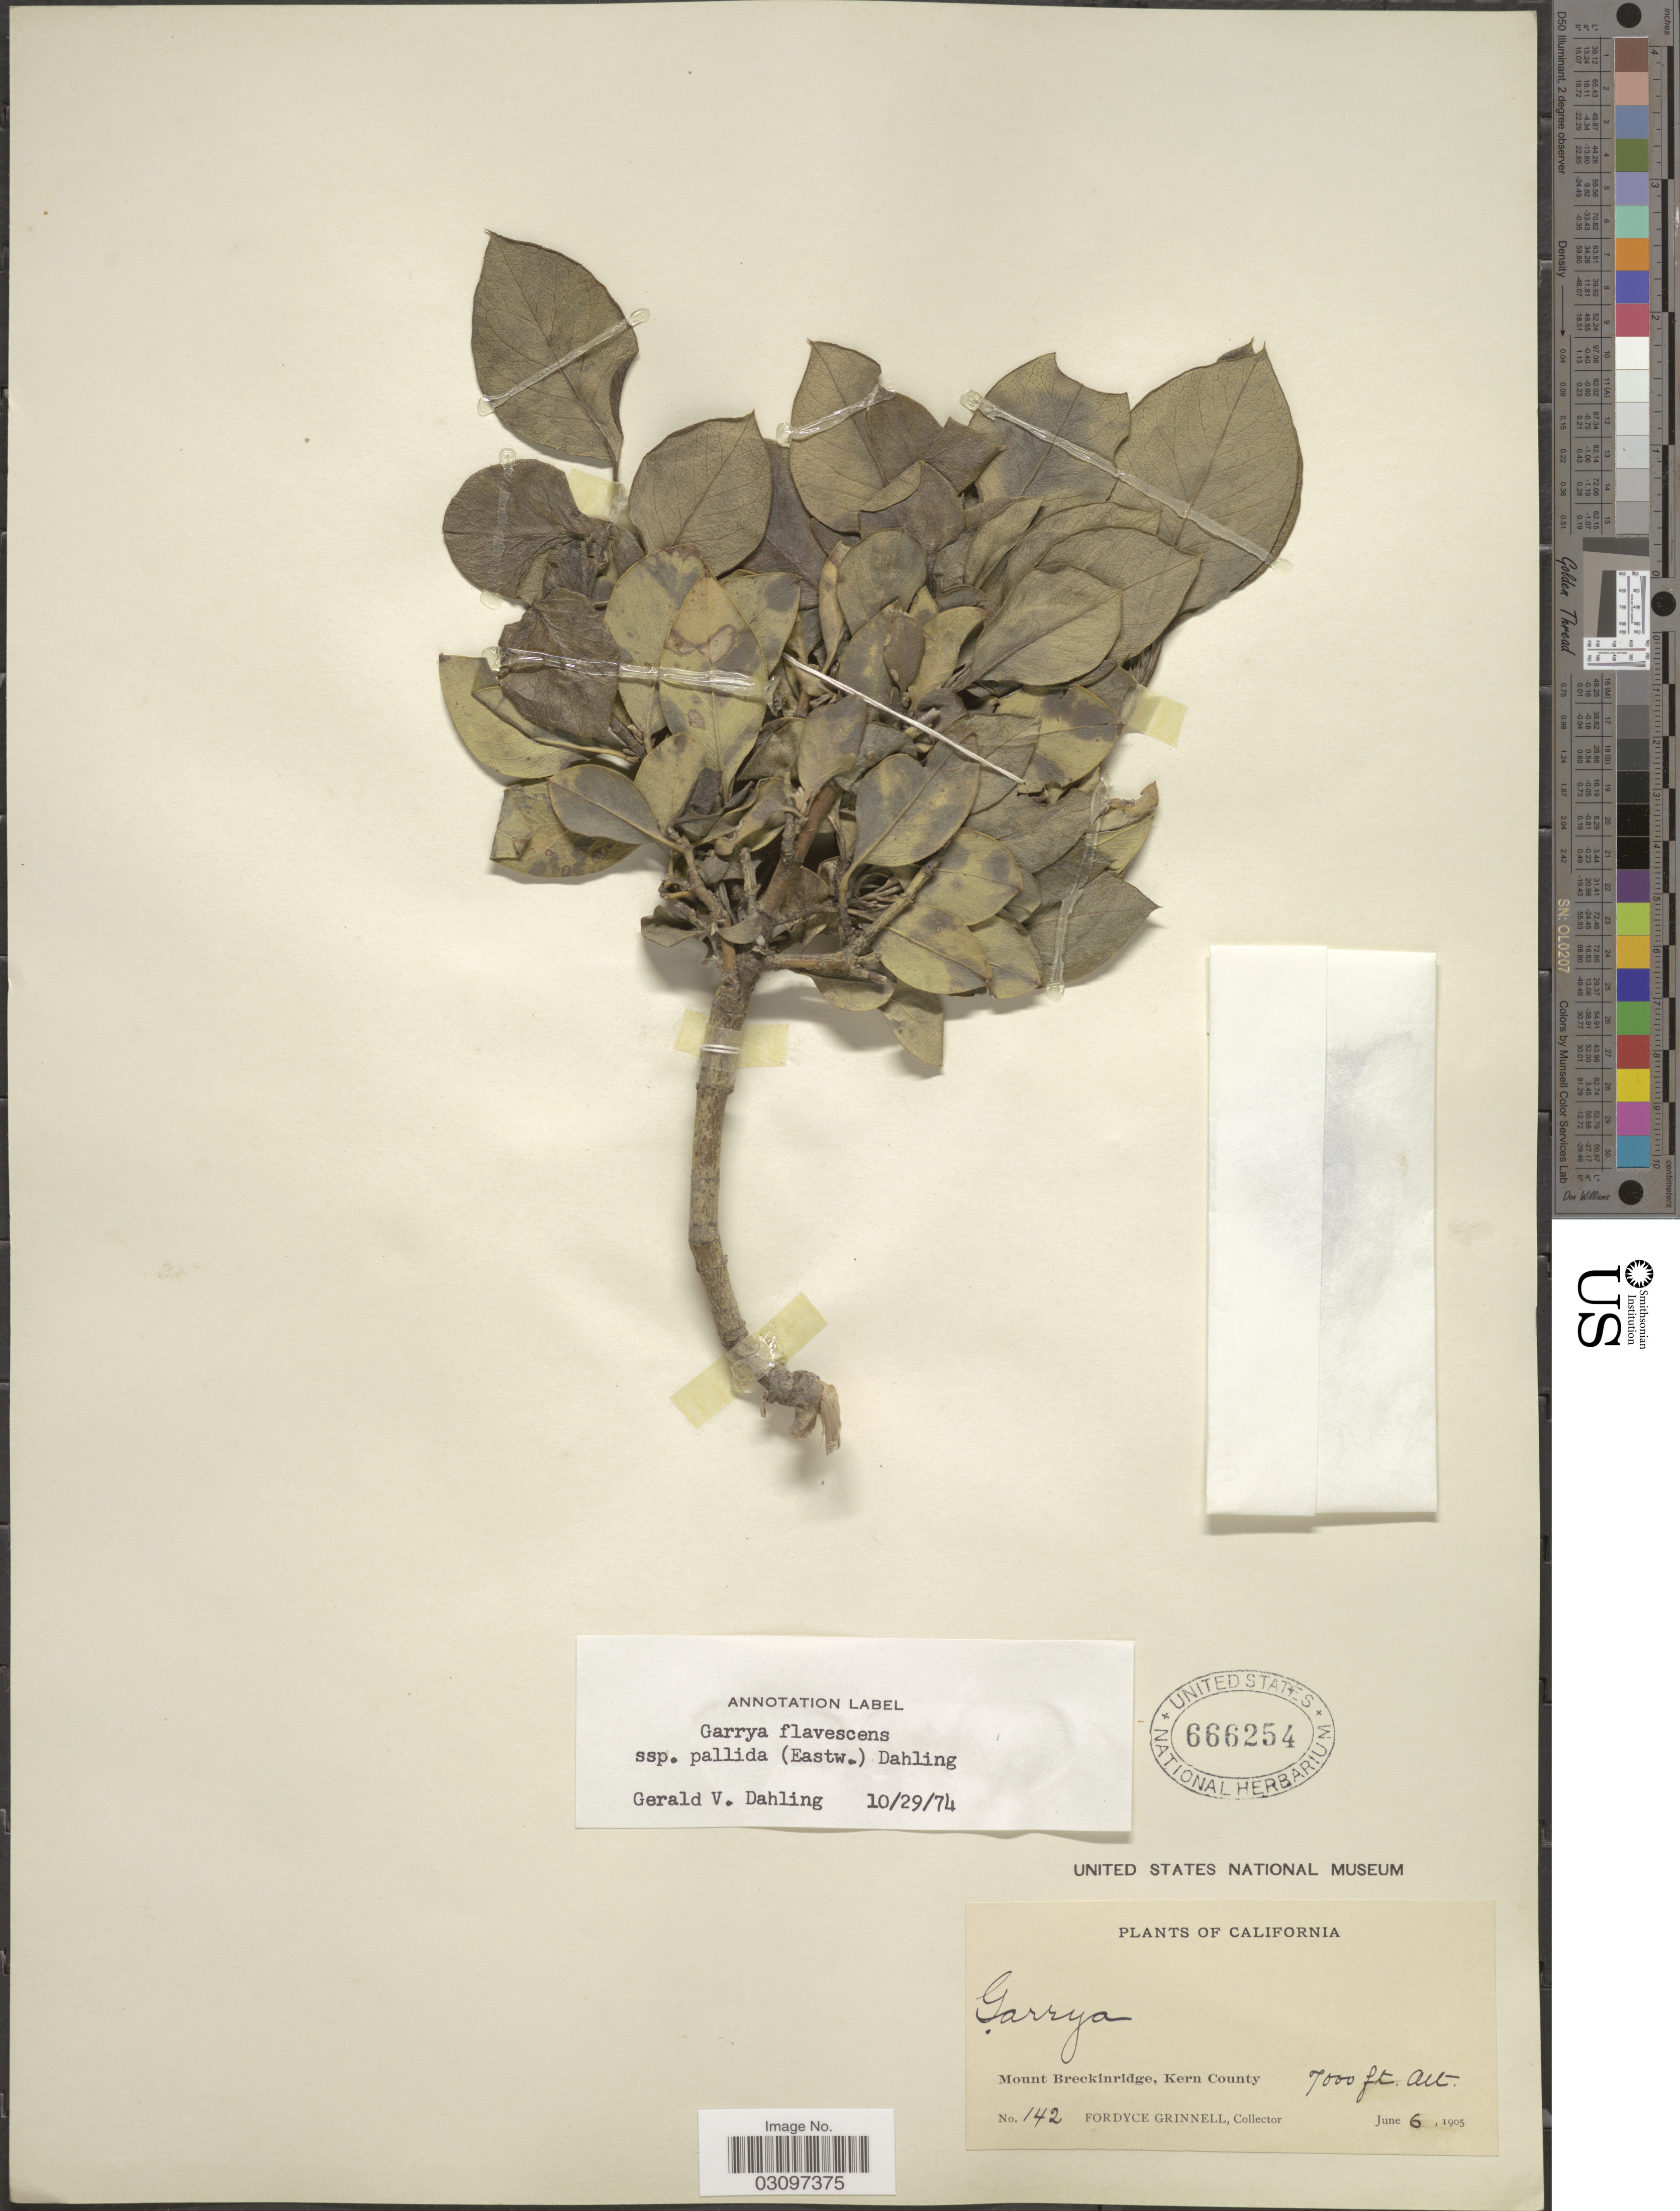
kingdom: Plantae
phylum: Tracheophyta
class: Magnoliopsida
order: Garryales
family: Garryaceae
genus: Garrya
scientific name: Garrya flavescens subsp. pallida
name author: (Eastw.) Bacig. ex Ewan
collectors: F. Grinnell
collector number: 142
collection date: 1905-06-06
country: United States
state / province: California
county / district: Kern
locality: Mount Breckinridge, Kern County.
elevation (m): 2134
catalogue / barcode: US 666254